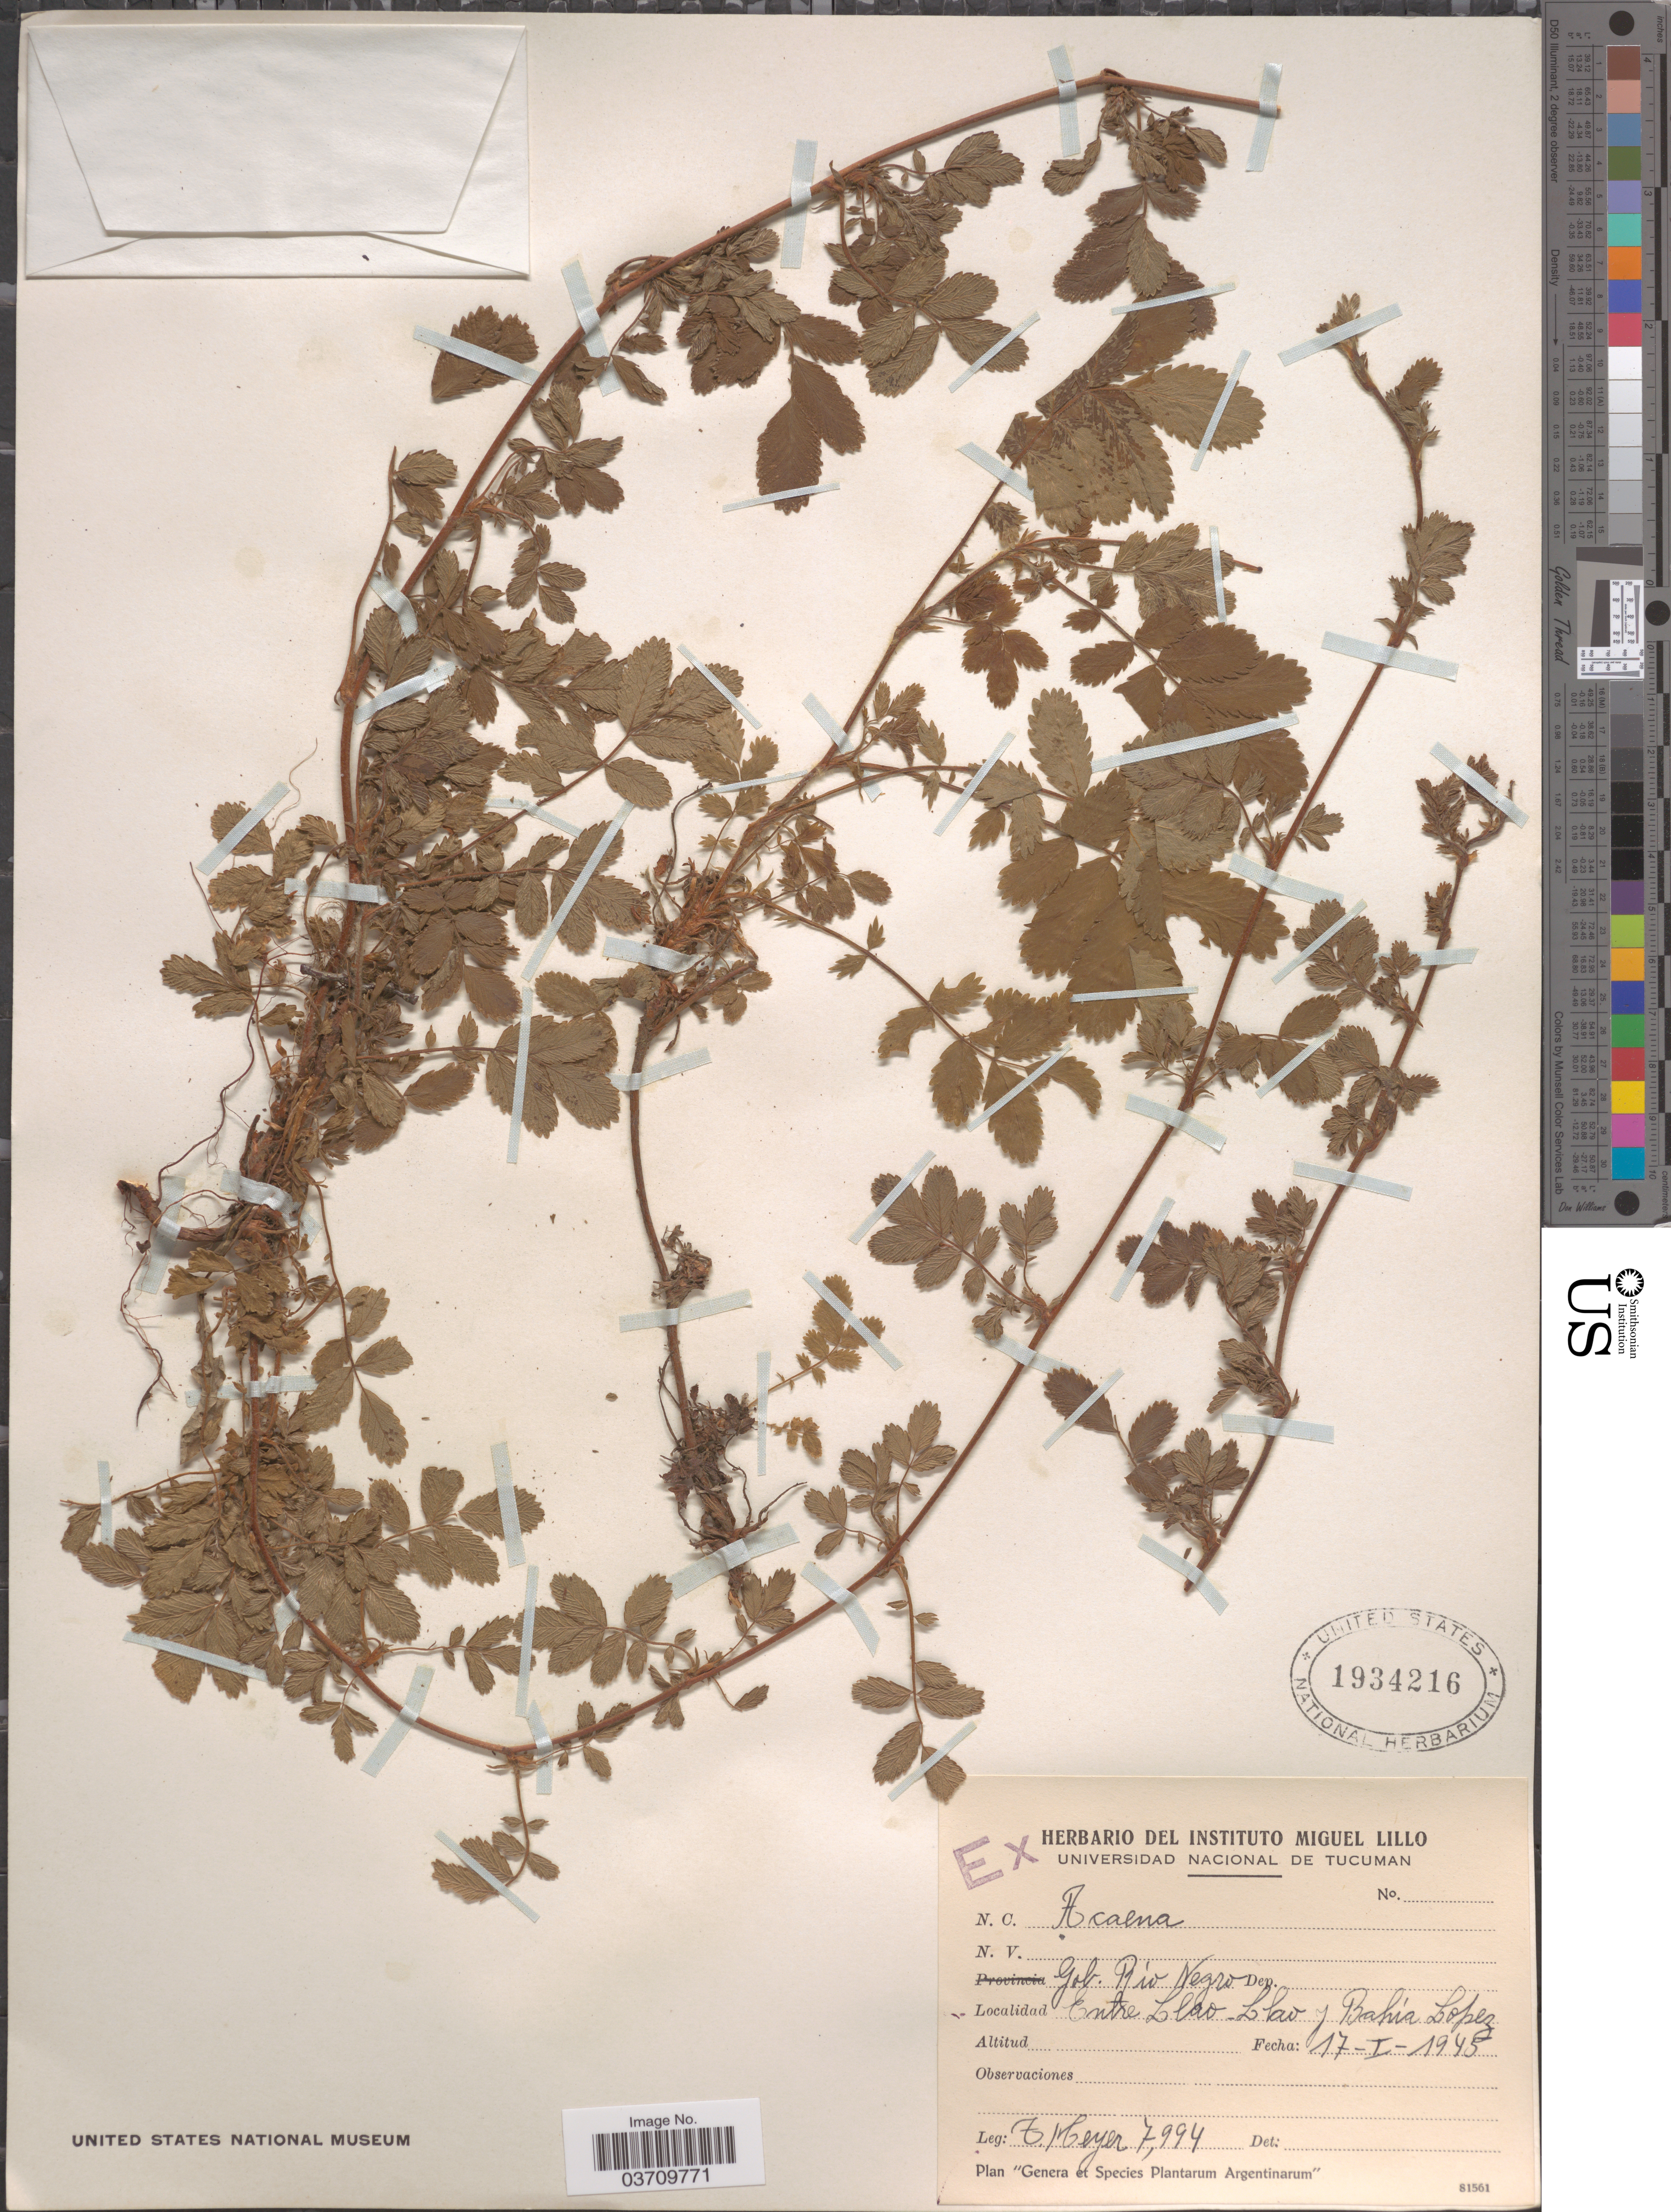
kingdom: Plantae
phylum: Tracheophyta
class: Magnoliopsida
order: Rosales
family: Rosaceae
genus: Acaena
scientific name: Acaena sp.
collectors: T. Meyer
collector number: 7994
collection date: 1945-01-17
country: Argentina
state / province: Rio Negro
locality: Gob. Río Negro. Entre Llao-Llao y Bahía Lopez.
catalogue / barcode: US 1934216